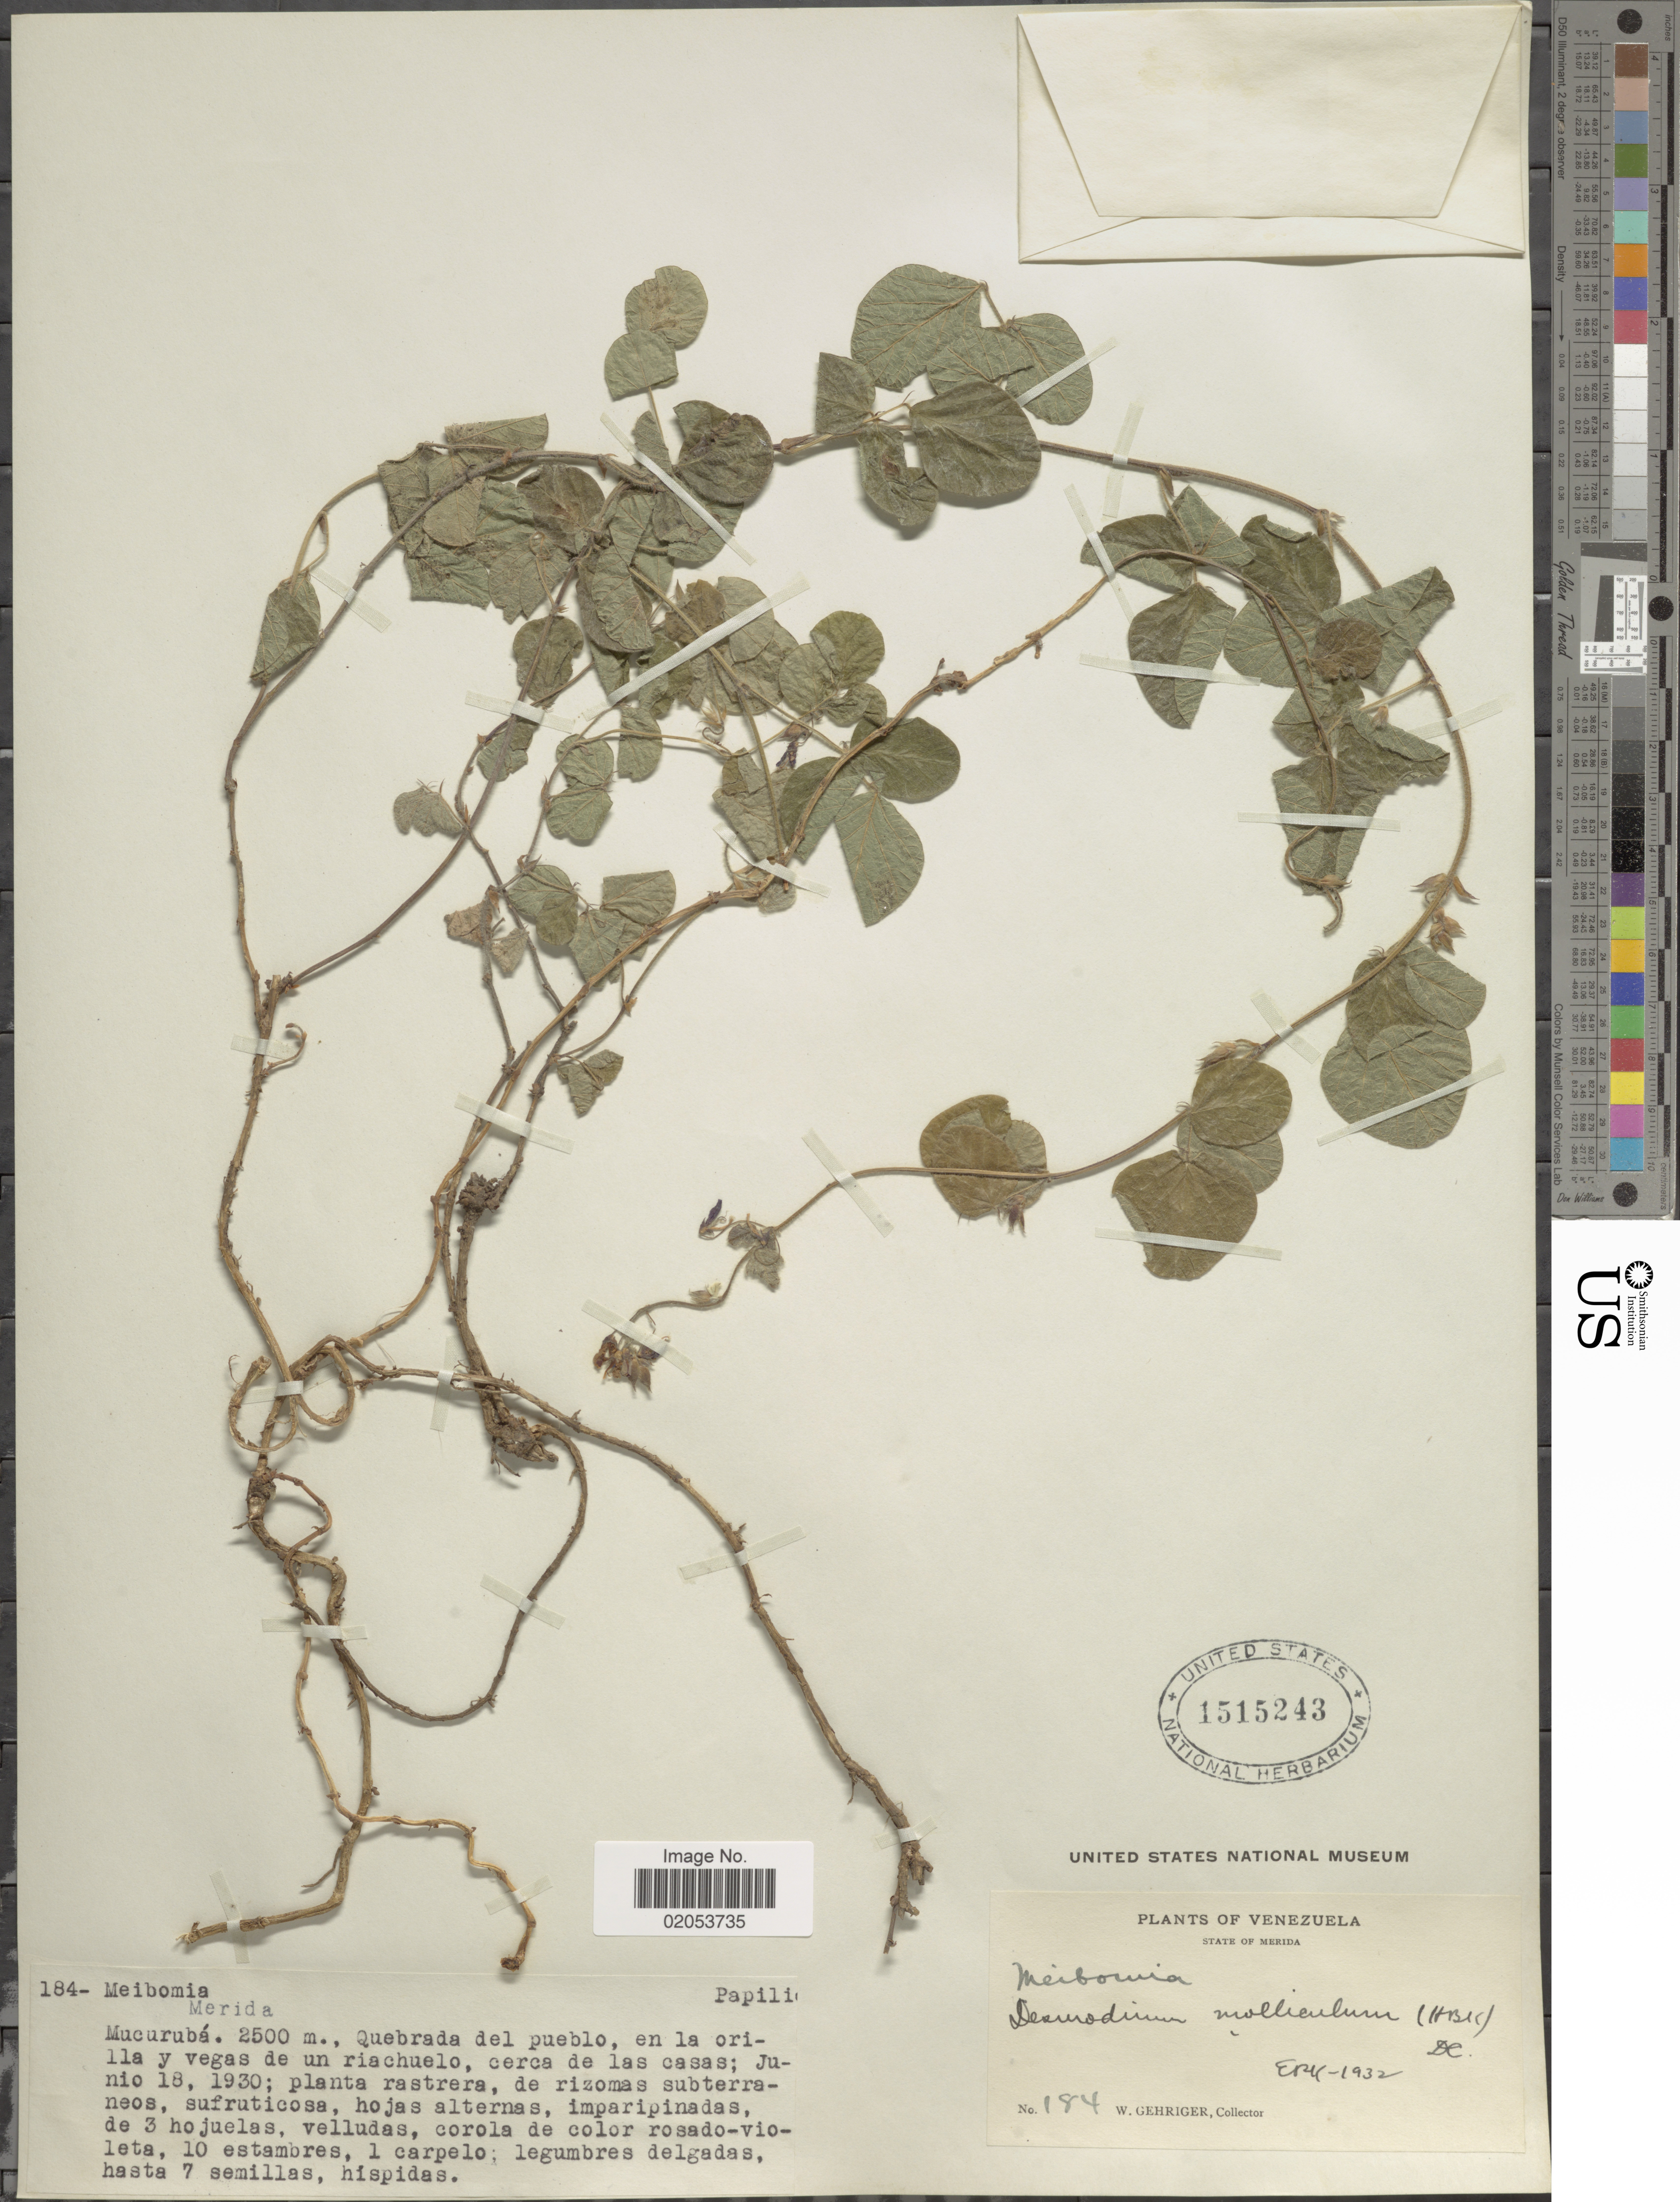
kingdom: Plantae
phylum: Tracheophyta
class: Magnoliopsida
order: Fabales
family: Fabaceae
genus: Desmodium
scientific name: Desmodium molliculum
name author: (Kunth) DC.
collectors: W. Gehriger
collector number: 184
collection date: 1932-06-18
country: Venezuela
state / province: Mérida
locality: Mucuruba, Quebrada del pueblo, en la orilla y vegas de un riachuelo, cerca de las casas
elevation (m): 2500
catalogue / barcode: US 1515243